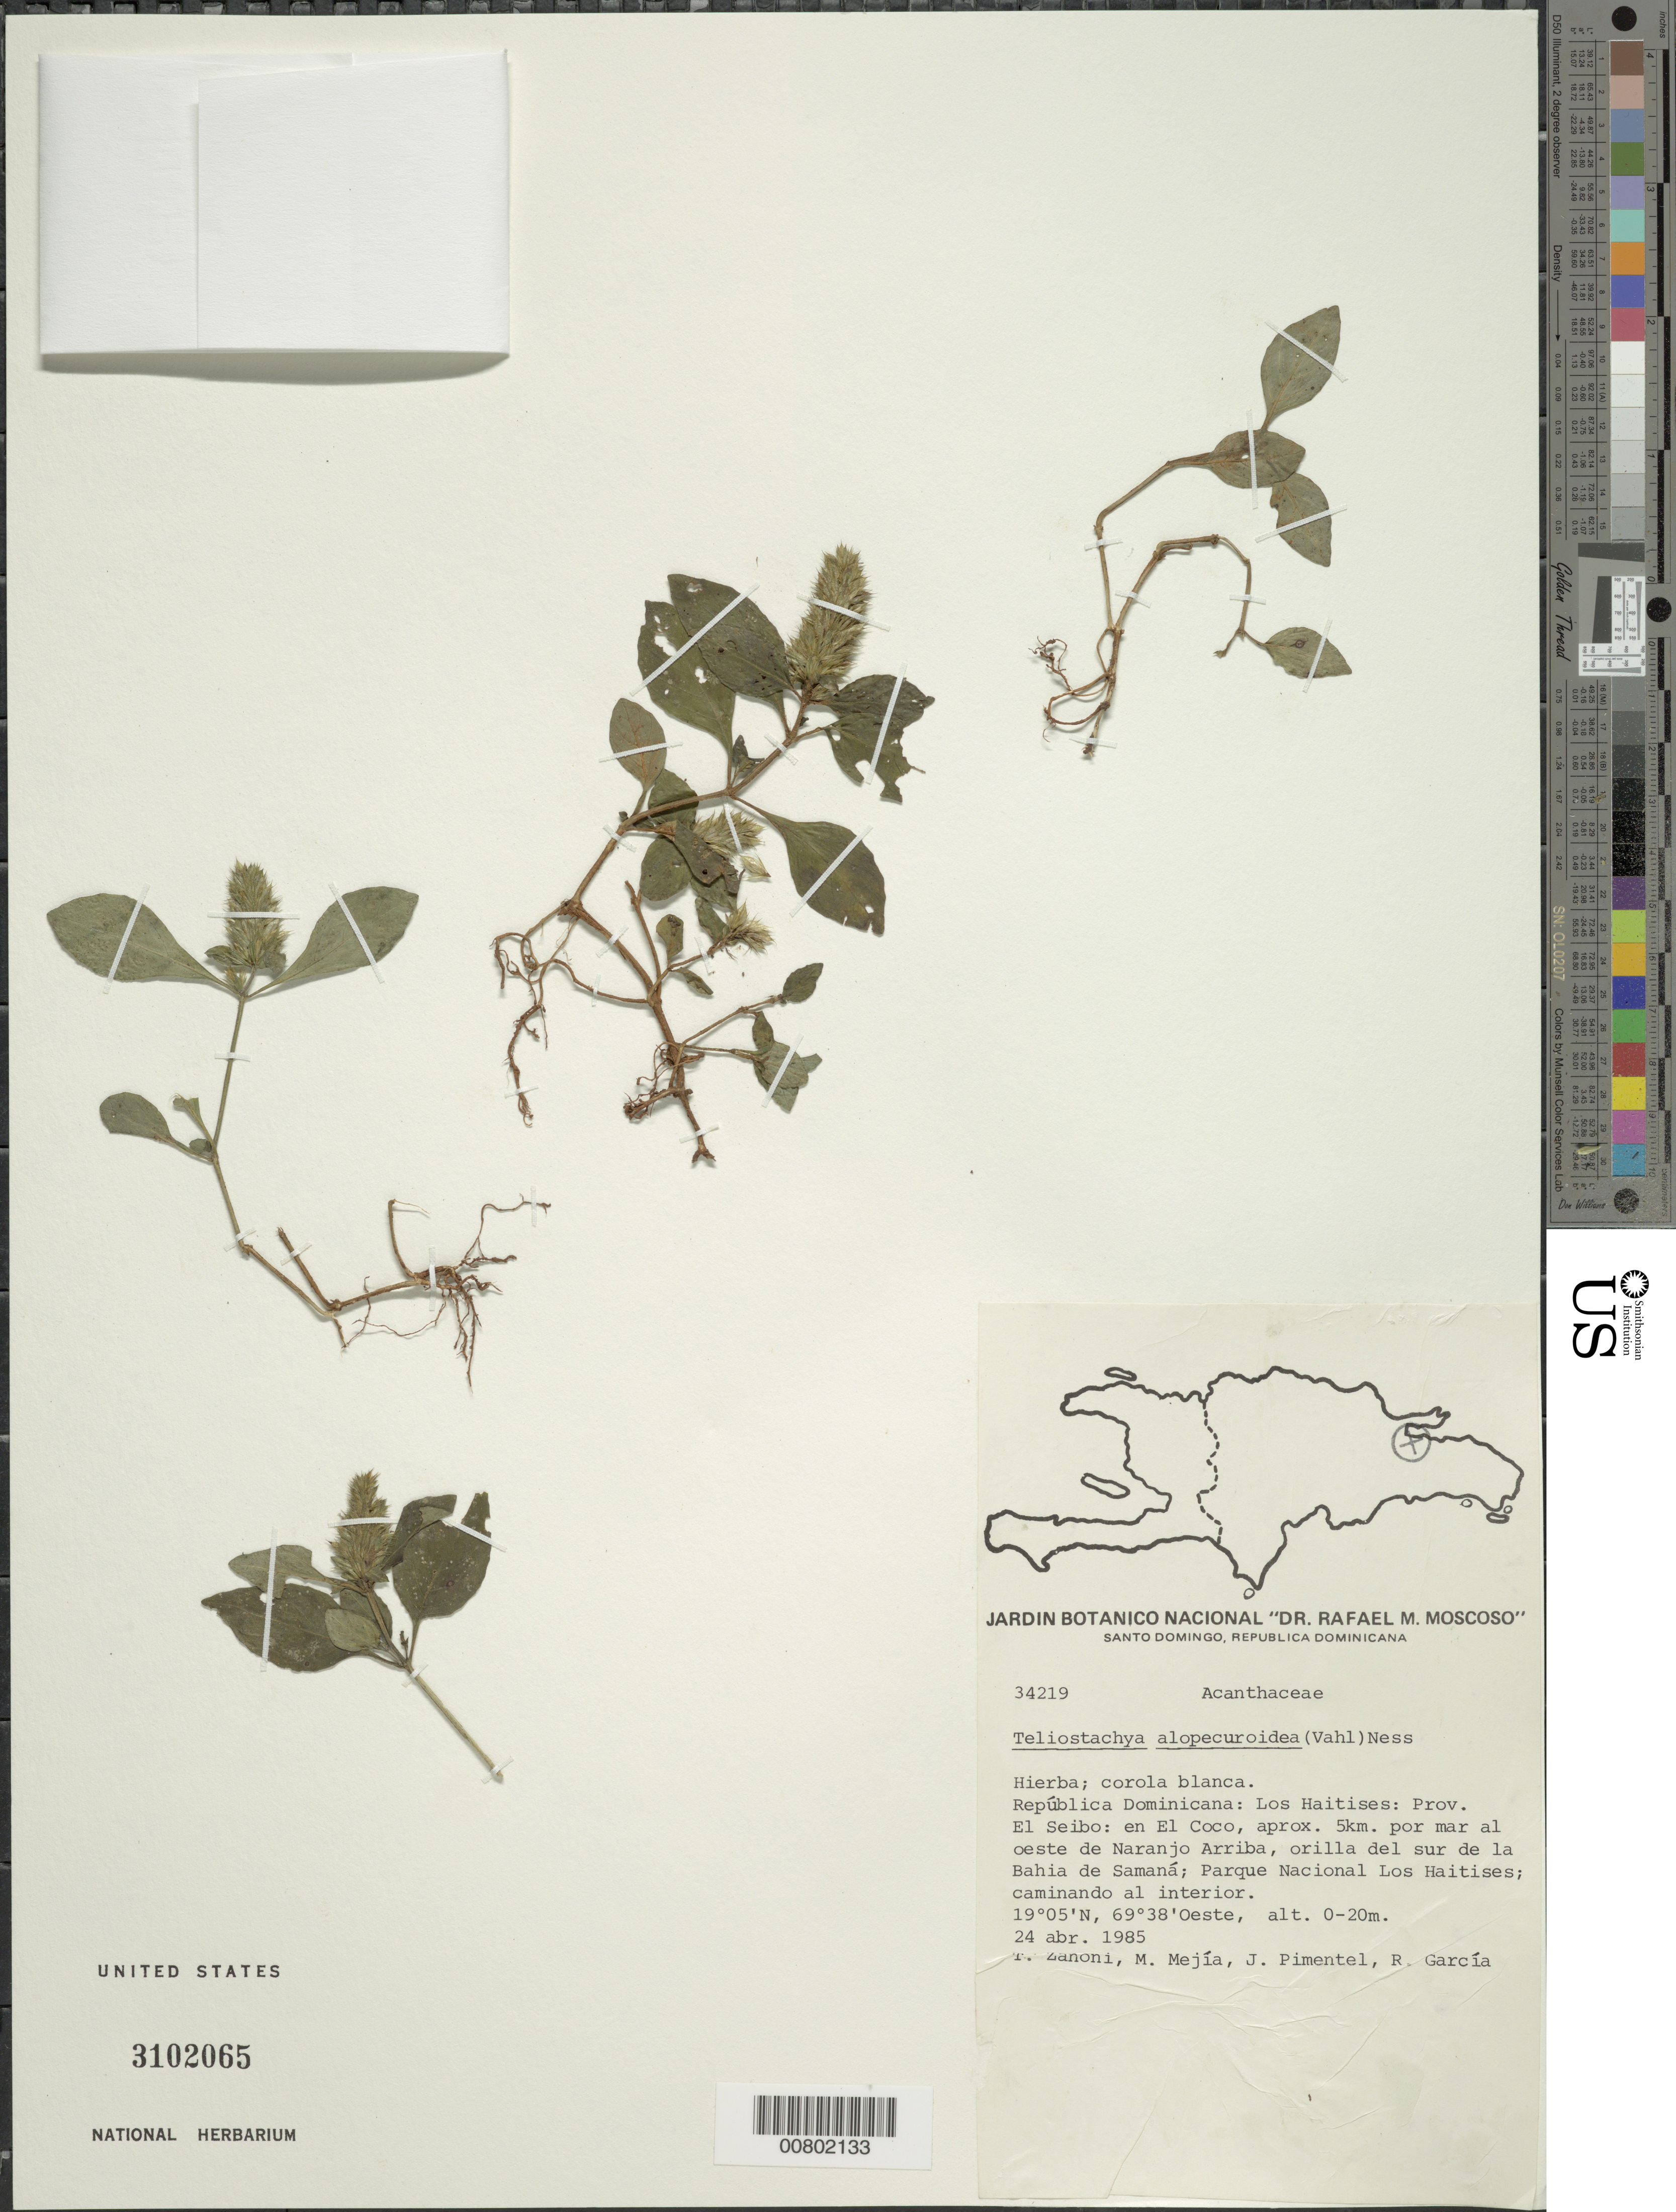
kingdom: Plantae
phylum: Tracheophyta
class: Magnoliopsida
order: Lamiales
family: Acanthaceae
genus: Teliostachya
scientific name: Teliostachya alopecuroidea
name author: (Vahl) Nees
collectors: T. A. Zanoni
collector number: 34219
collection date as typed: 24 Apr 1985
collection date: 1985-04-24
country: Dominican Republic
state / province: El Seibo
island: Hispaniola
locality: Los Haitises, en El Coco, approx. 5 km por mar al W de Naranjo Arriba, orilla del sur de la Bahia de Samaná, Parque Nacional Los Haitises, caminando al interior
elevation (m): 0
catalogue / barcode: US 3102065